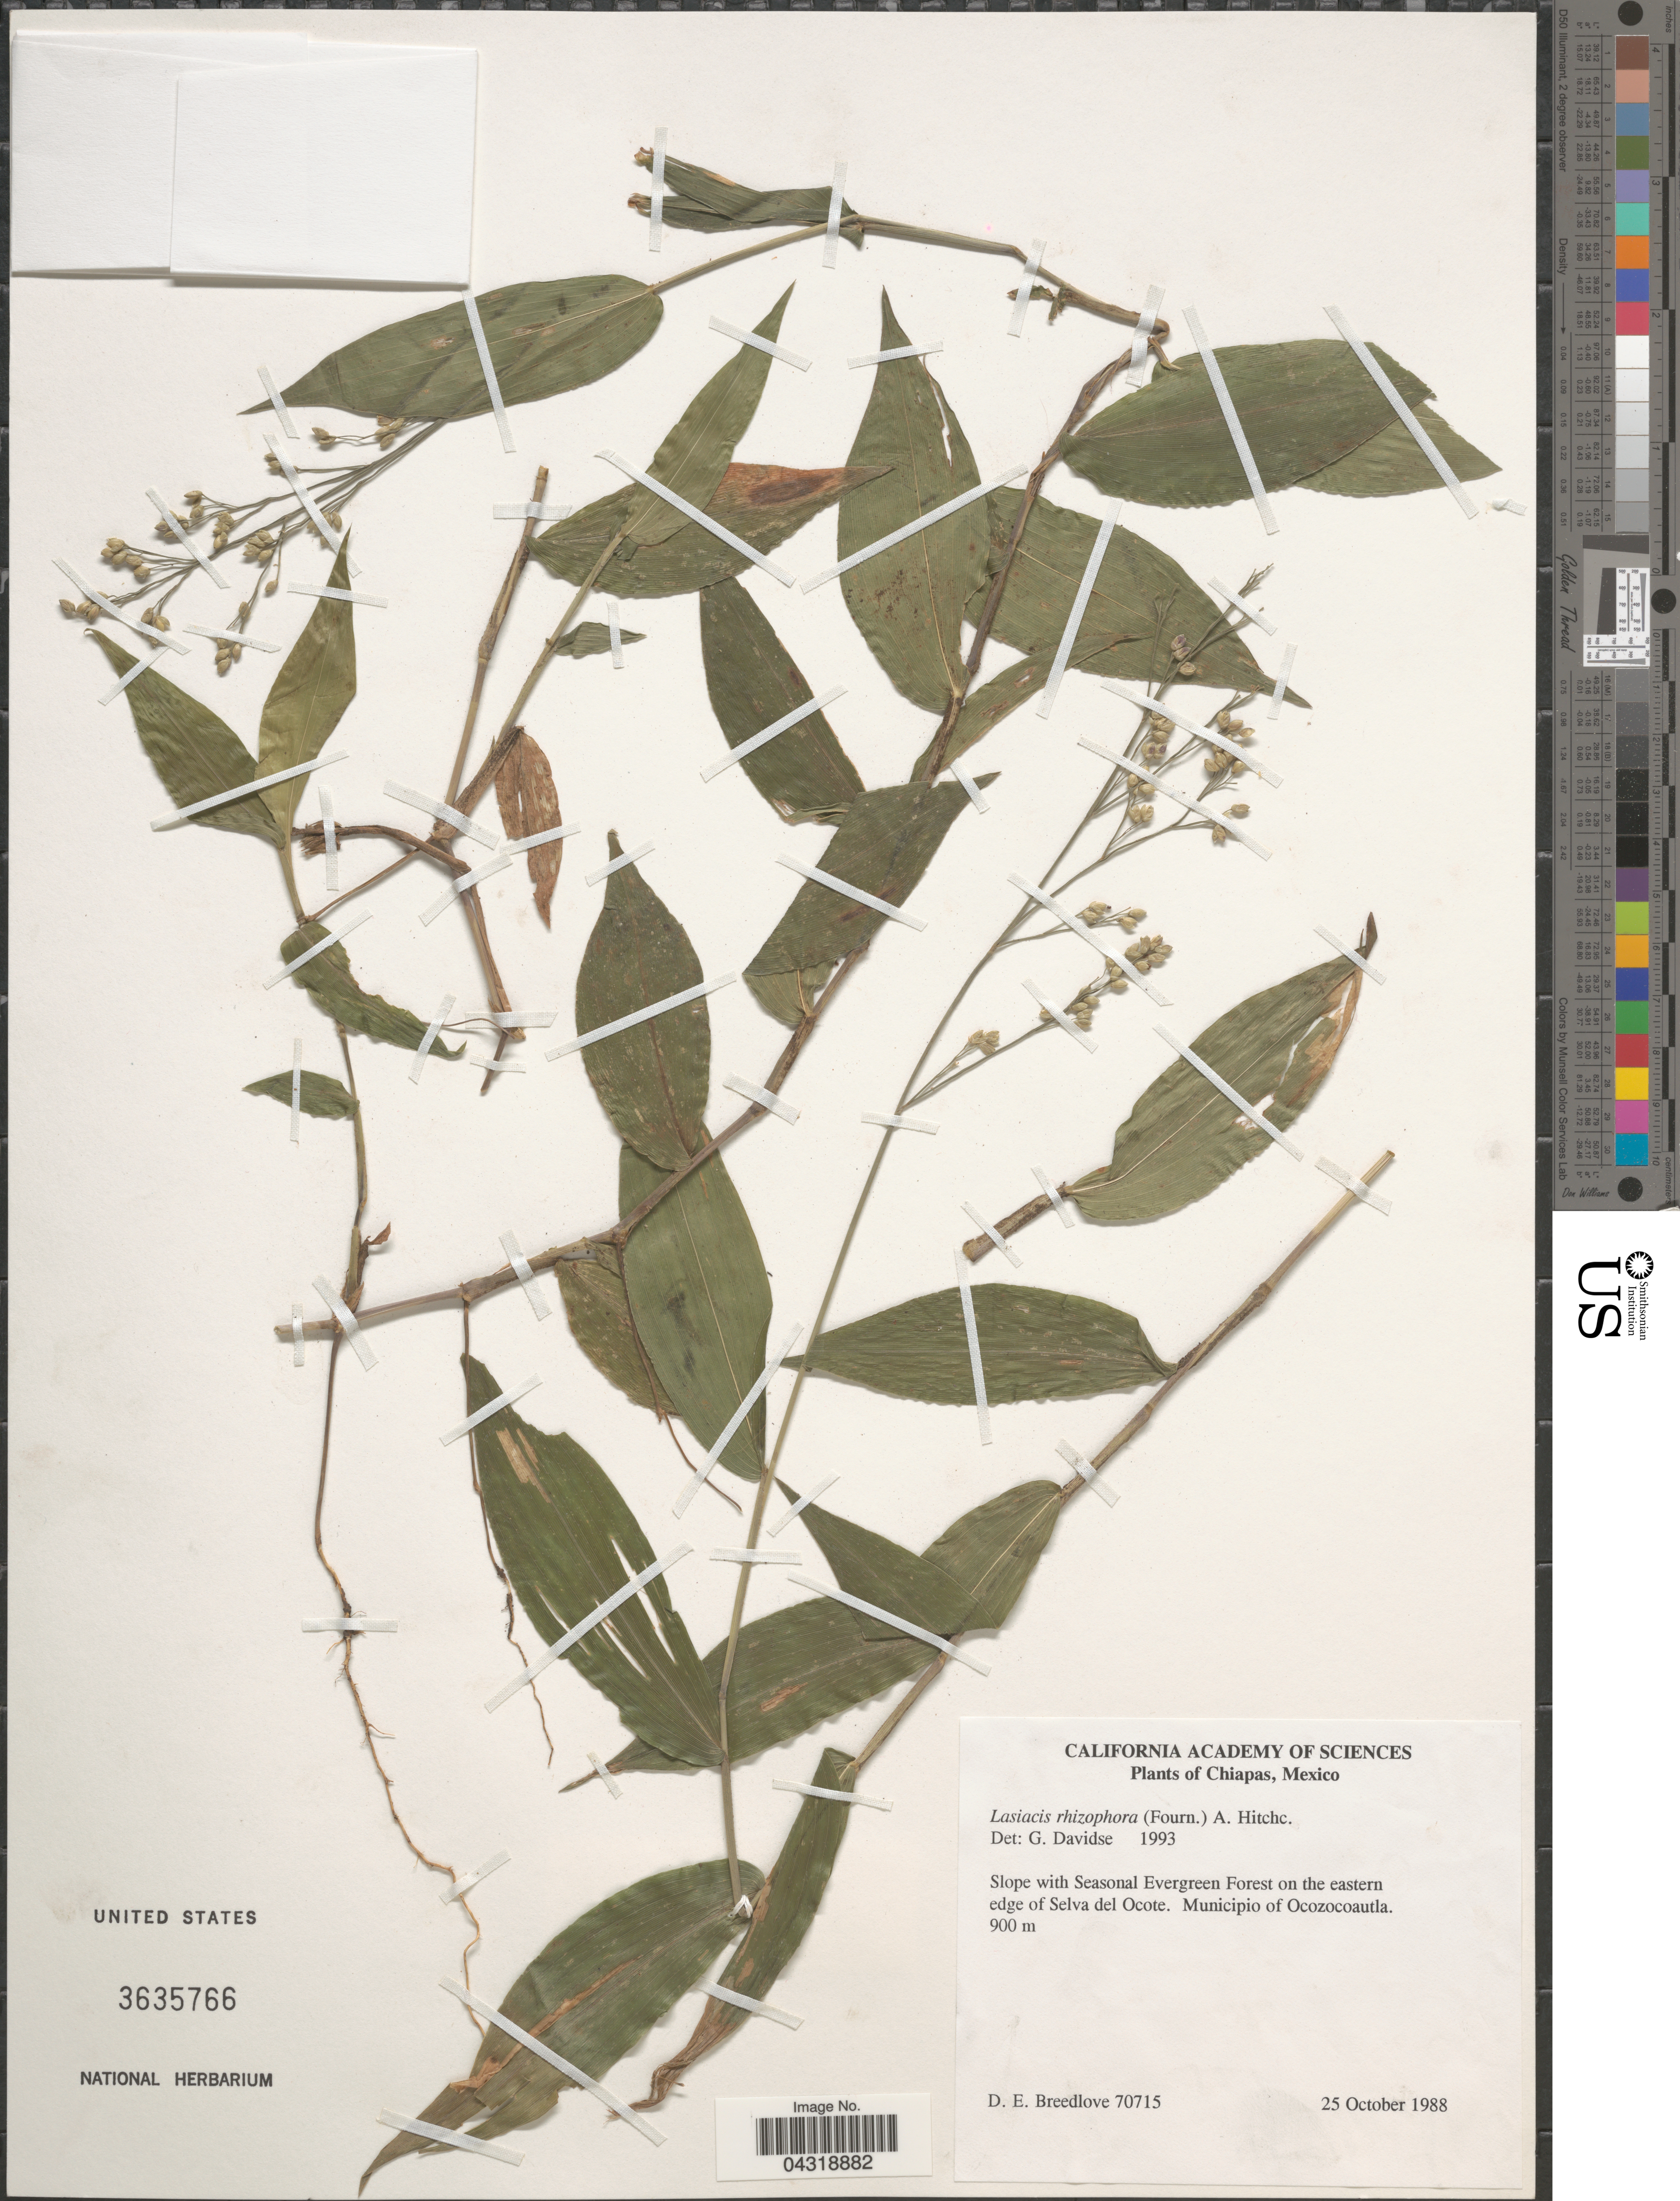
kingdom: Plantae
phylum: Tracheophyta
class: Liliopsida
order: Poales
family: Poaceae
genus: Lasiacis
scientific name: Lasiacis rhizophora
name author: (E. Fourn.) Hitchc.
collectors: D. E. Breedlove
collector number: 70715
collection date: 1988-10-25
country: Mexico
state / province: Chiapas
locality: Slope with Seasonal Evergreen Forest on the eastern edge of Selva del Ocote. Municipio of Ocozocoautla.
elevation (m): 900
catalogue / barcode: US 3635766